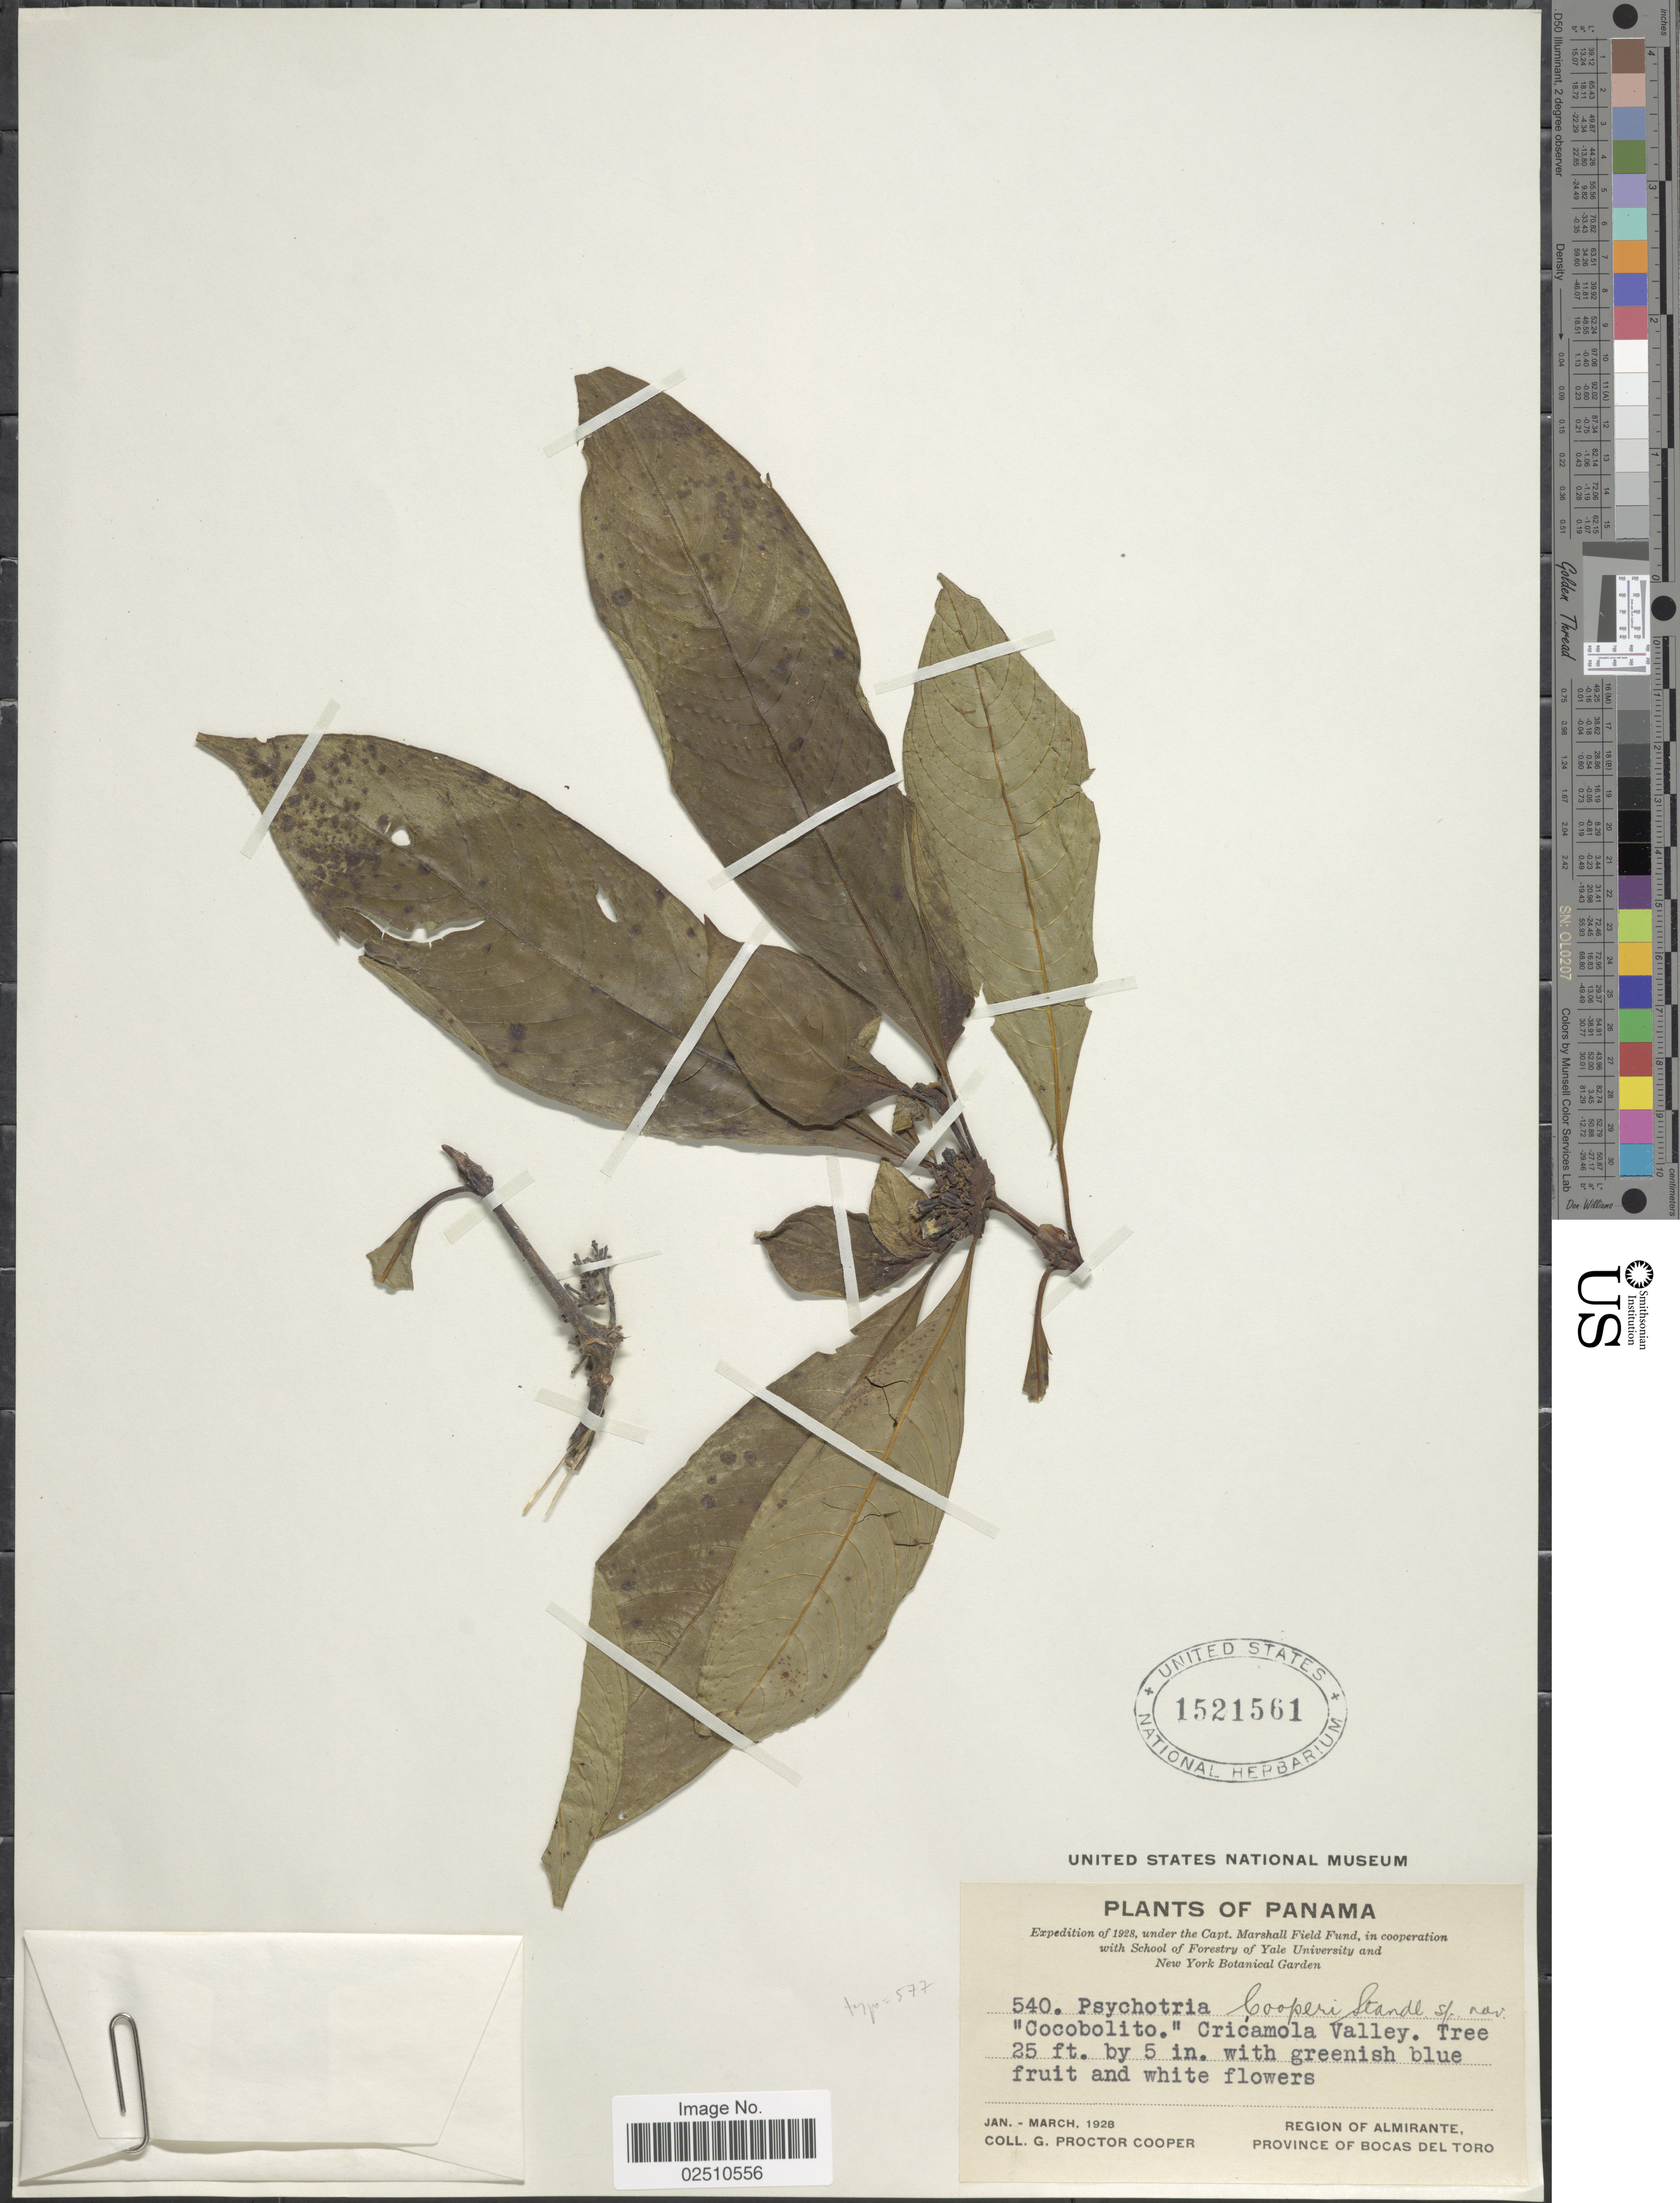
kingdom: Plantae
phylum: Tracheophyta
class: Magnoliopsida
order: Gentianales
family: Rubiaceae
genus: Psychotria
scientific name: Psychotria cooperi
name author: Standl.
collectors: G. Proctor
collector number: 540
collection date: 1928-01/1928-03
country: Panama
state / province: Bocas del Toro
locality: Cricamola Valley, Region of Almirante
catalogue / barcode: US 1521561